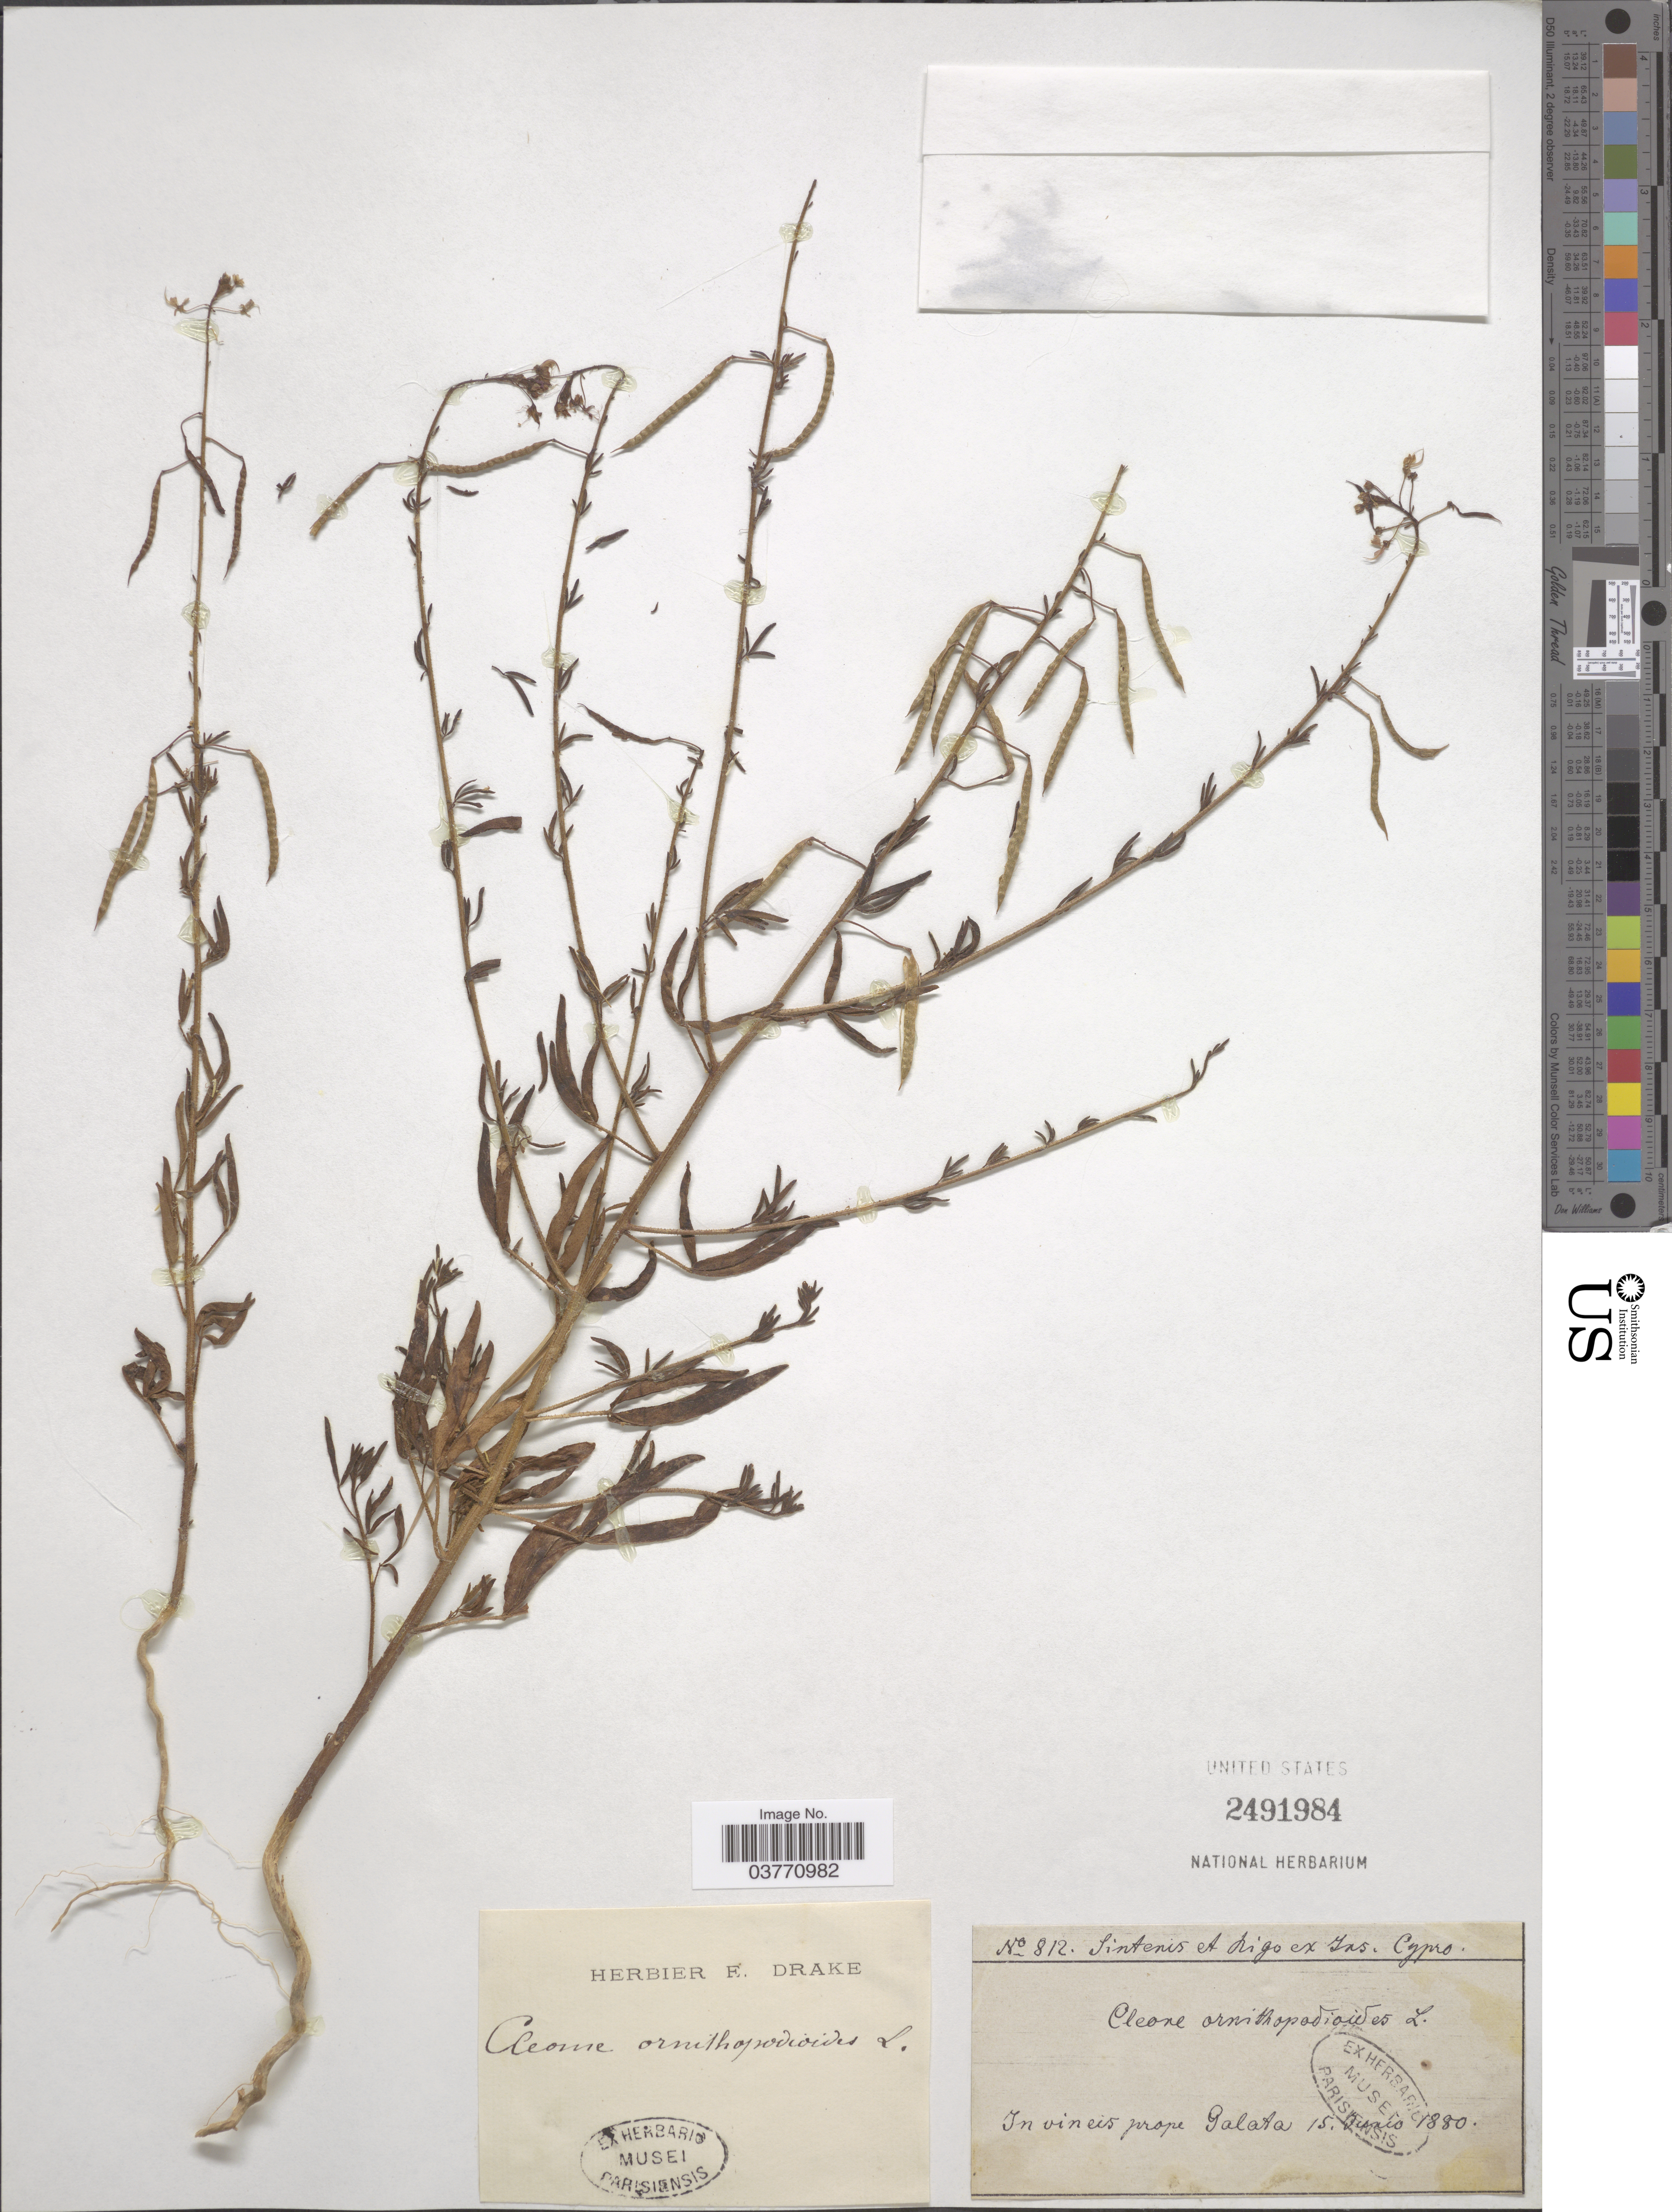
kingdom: Plantae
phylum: Tracheophyta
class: Magnoliopsida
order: Brassicales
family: Cleomaceae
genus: Cleome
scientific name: Cleome ornithopodioides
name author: L.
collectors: -. Sintenis & -- Rigo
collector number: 812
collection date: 1880-06-15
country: Cyprus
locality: In vineis prope Galata. ex Ins. Cypro.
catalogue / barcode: US 1491984